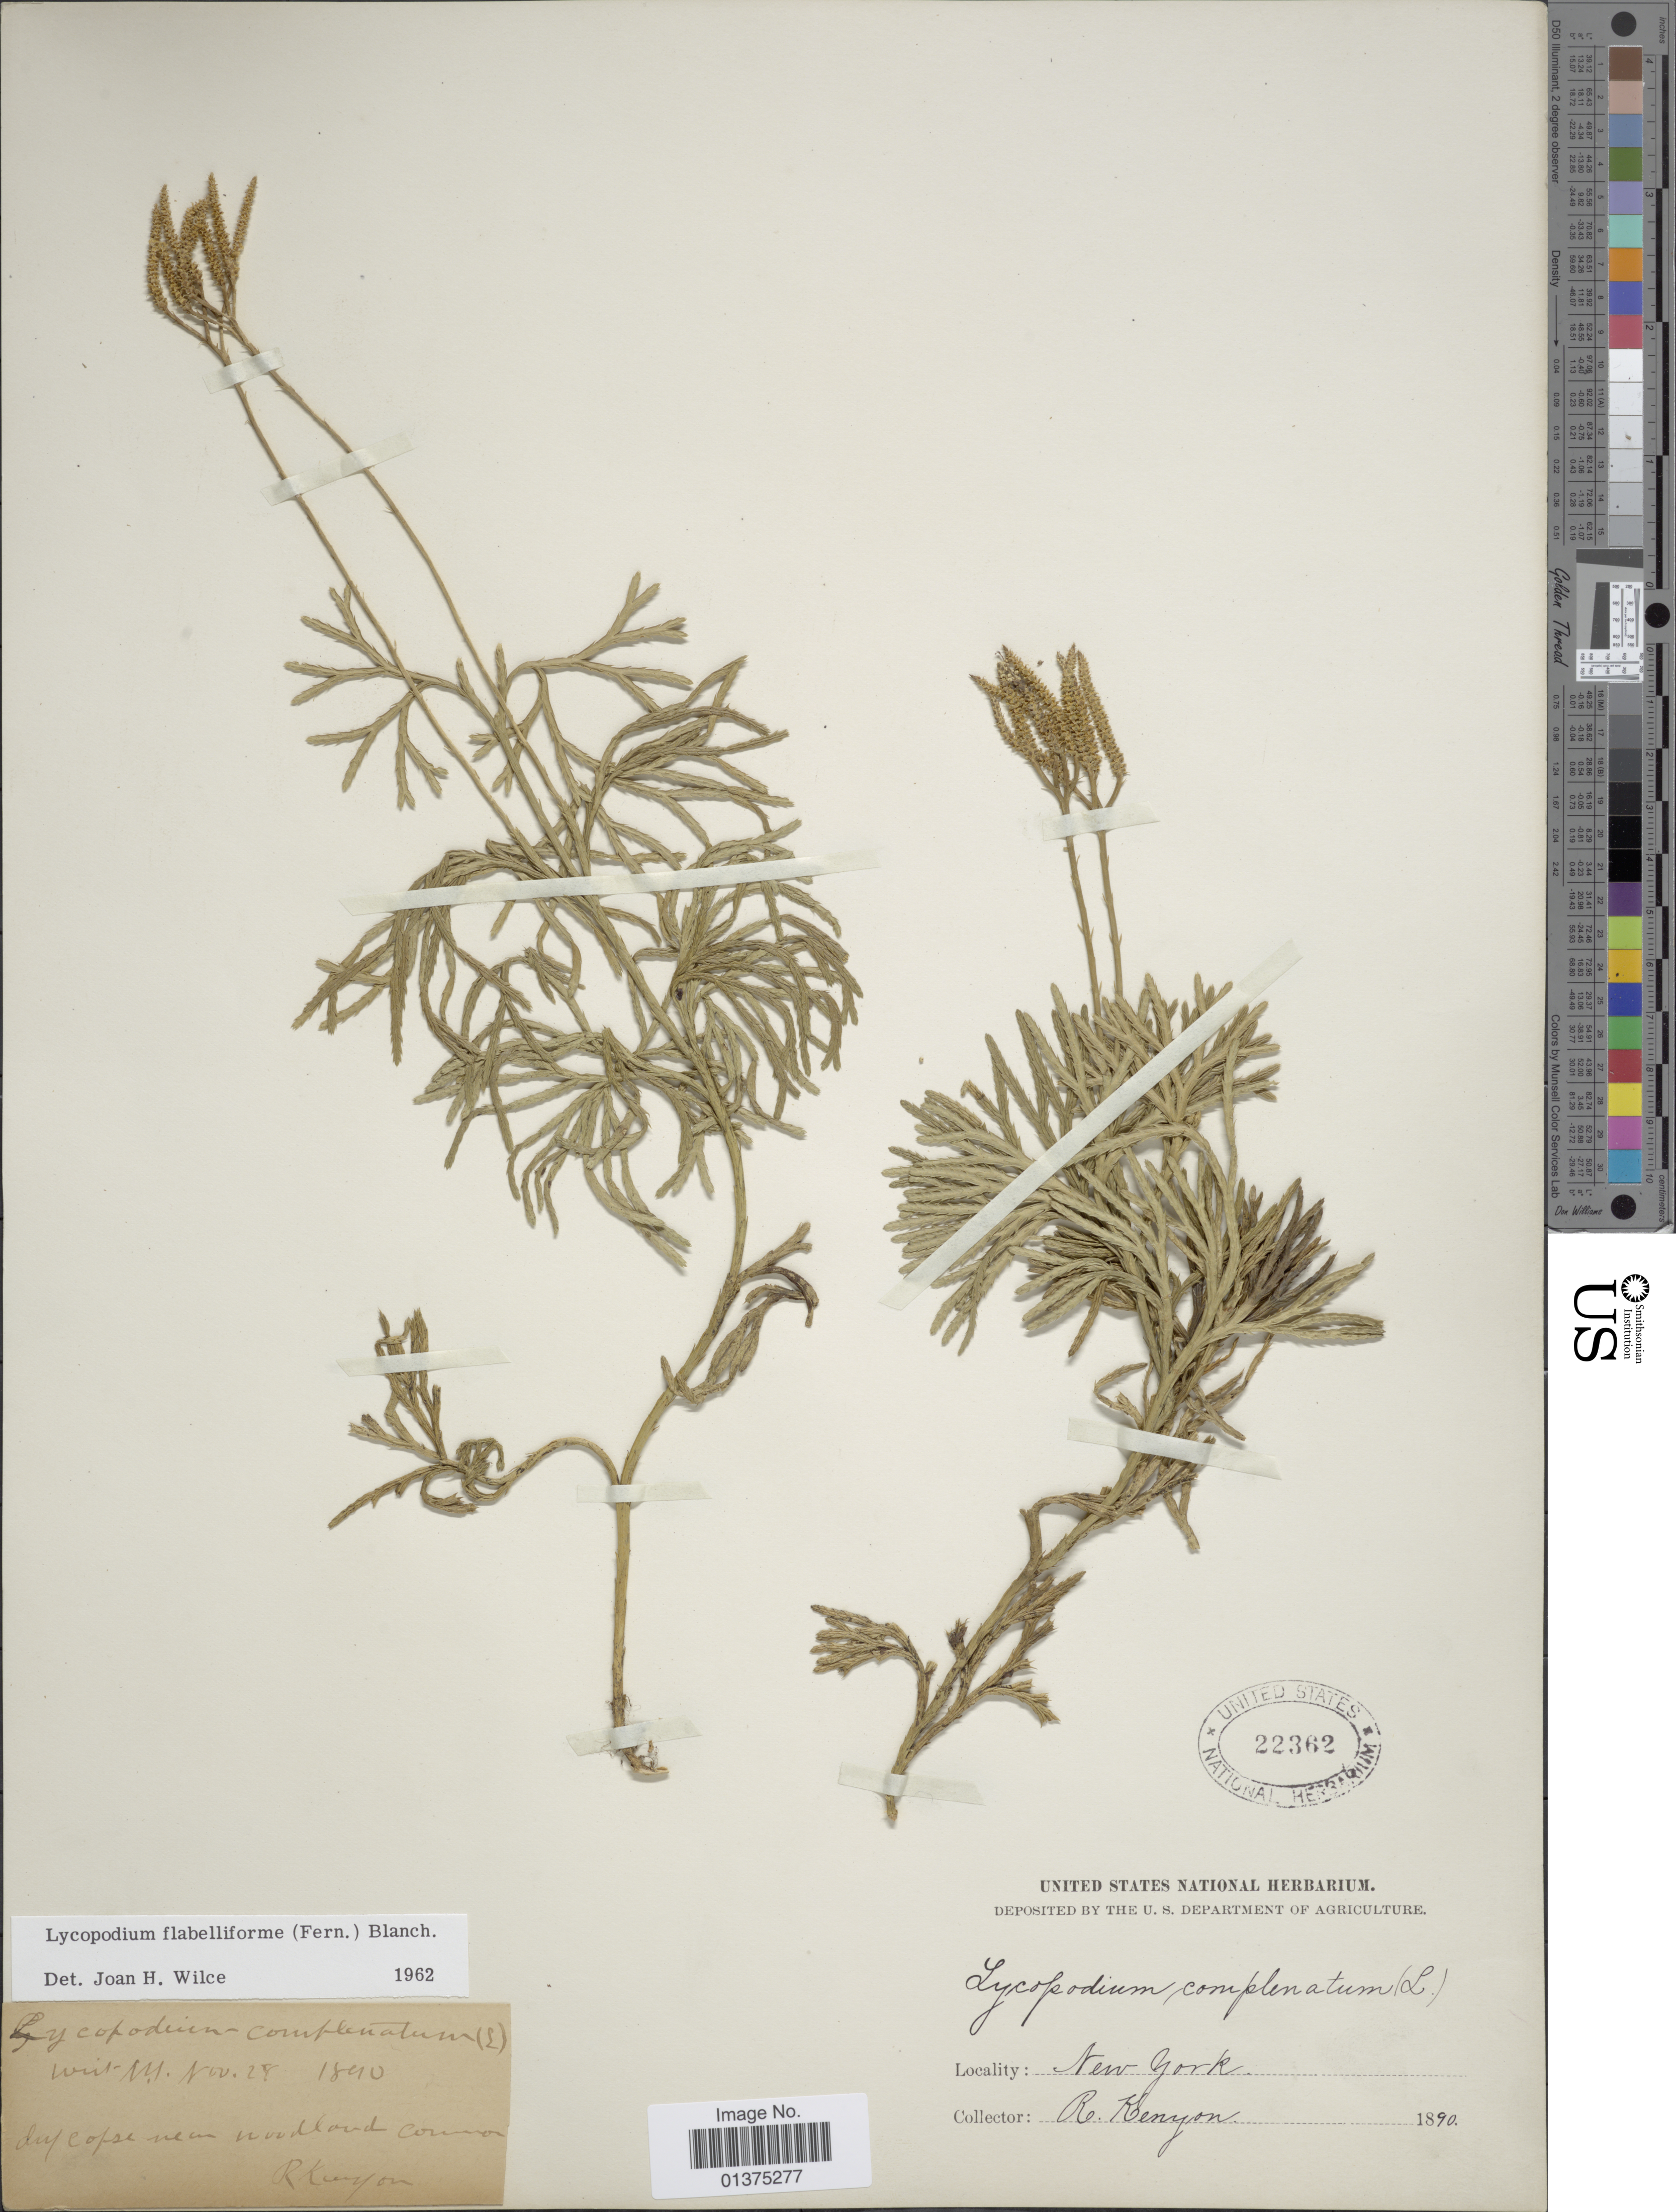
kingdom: Plantae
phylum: Tracheophyta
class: Lycopodiopsida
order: Lycopodiales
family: Lycopodiaceae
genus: Diphasiastrum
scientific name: Diphasiastrum digitatum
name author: (Dill. ex A. Braun) Holub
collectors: R. Kenyon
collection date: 1890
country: United States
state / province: New York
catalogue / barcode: US 22362